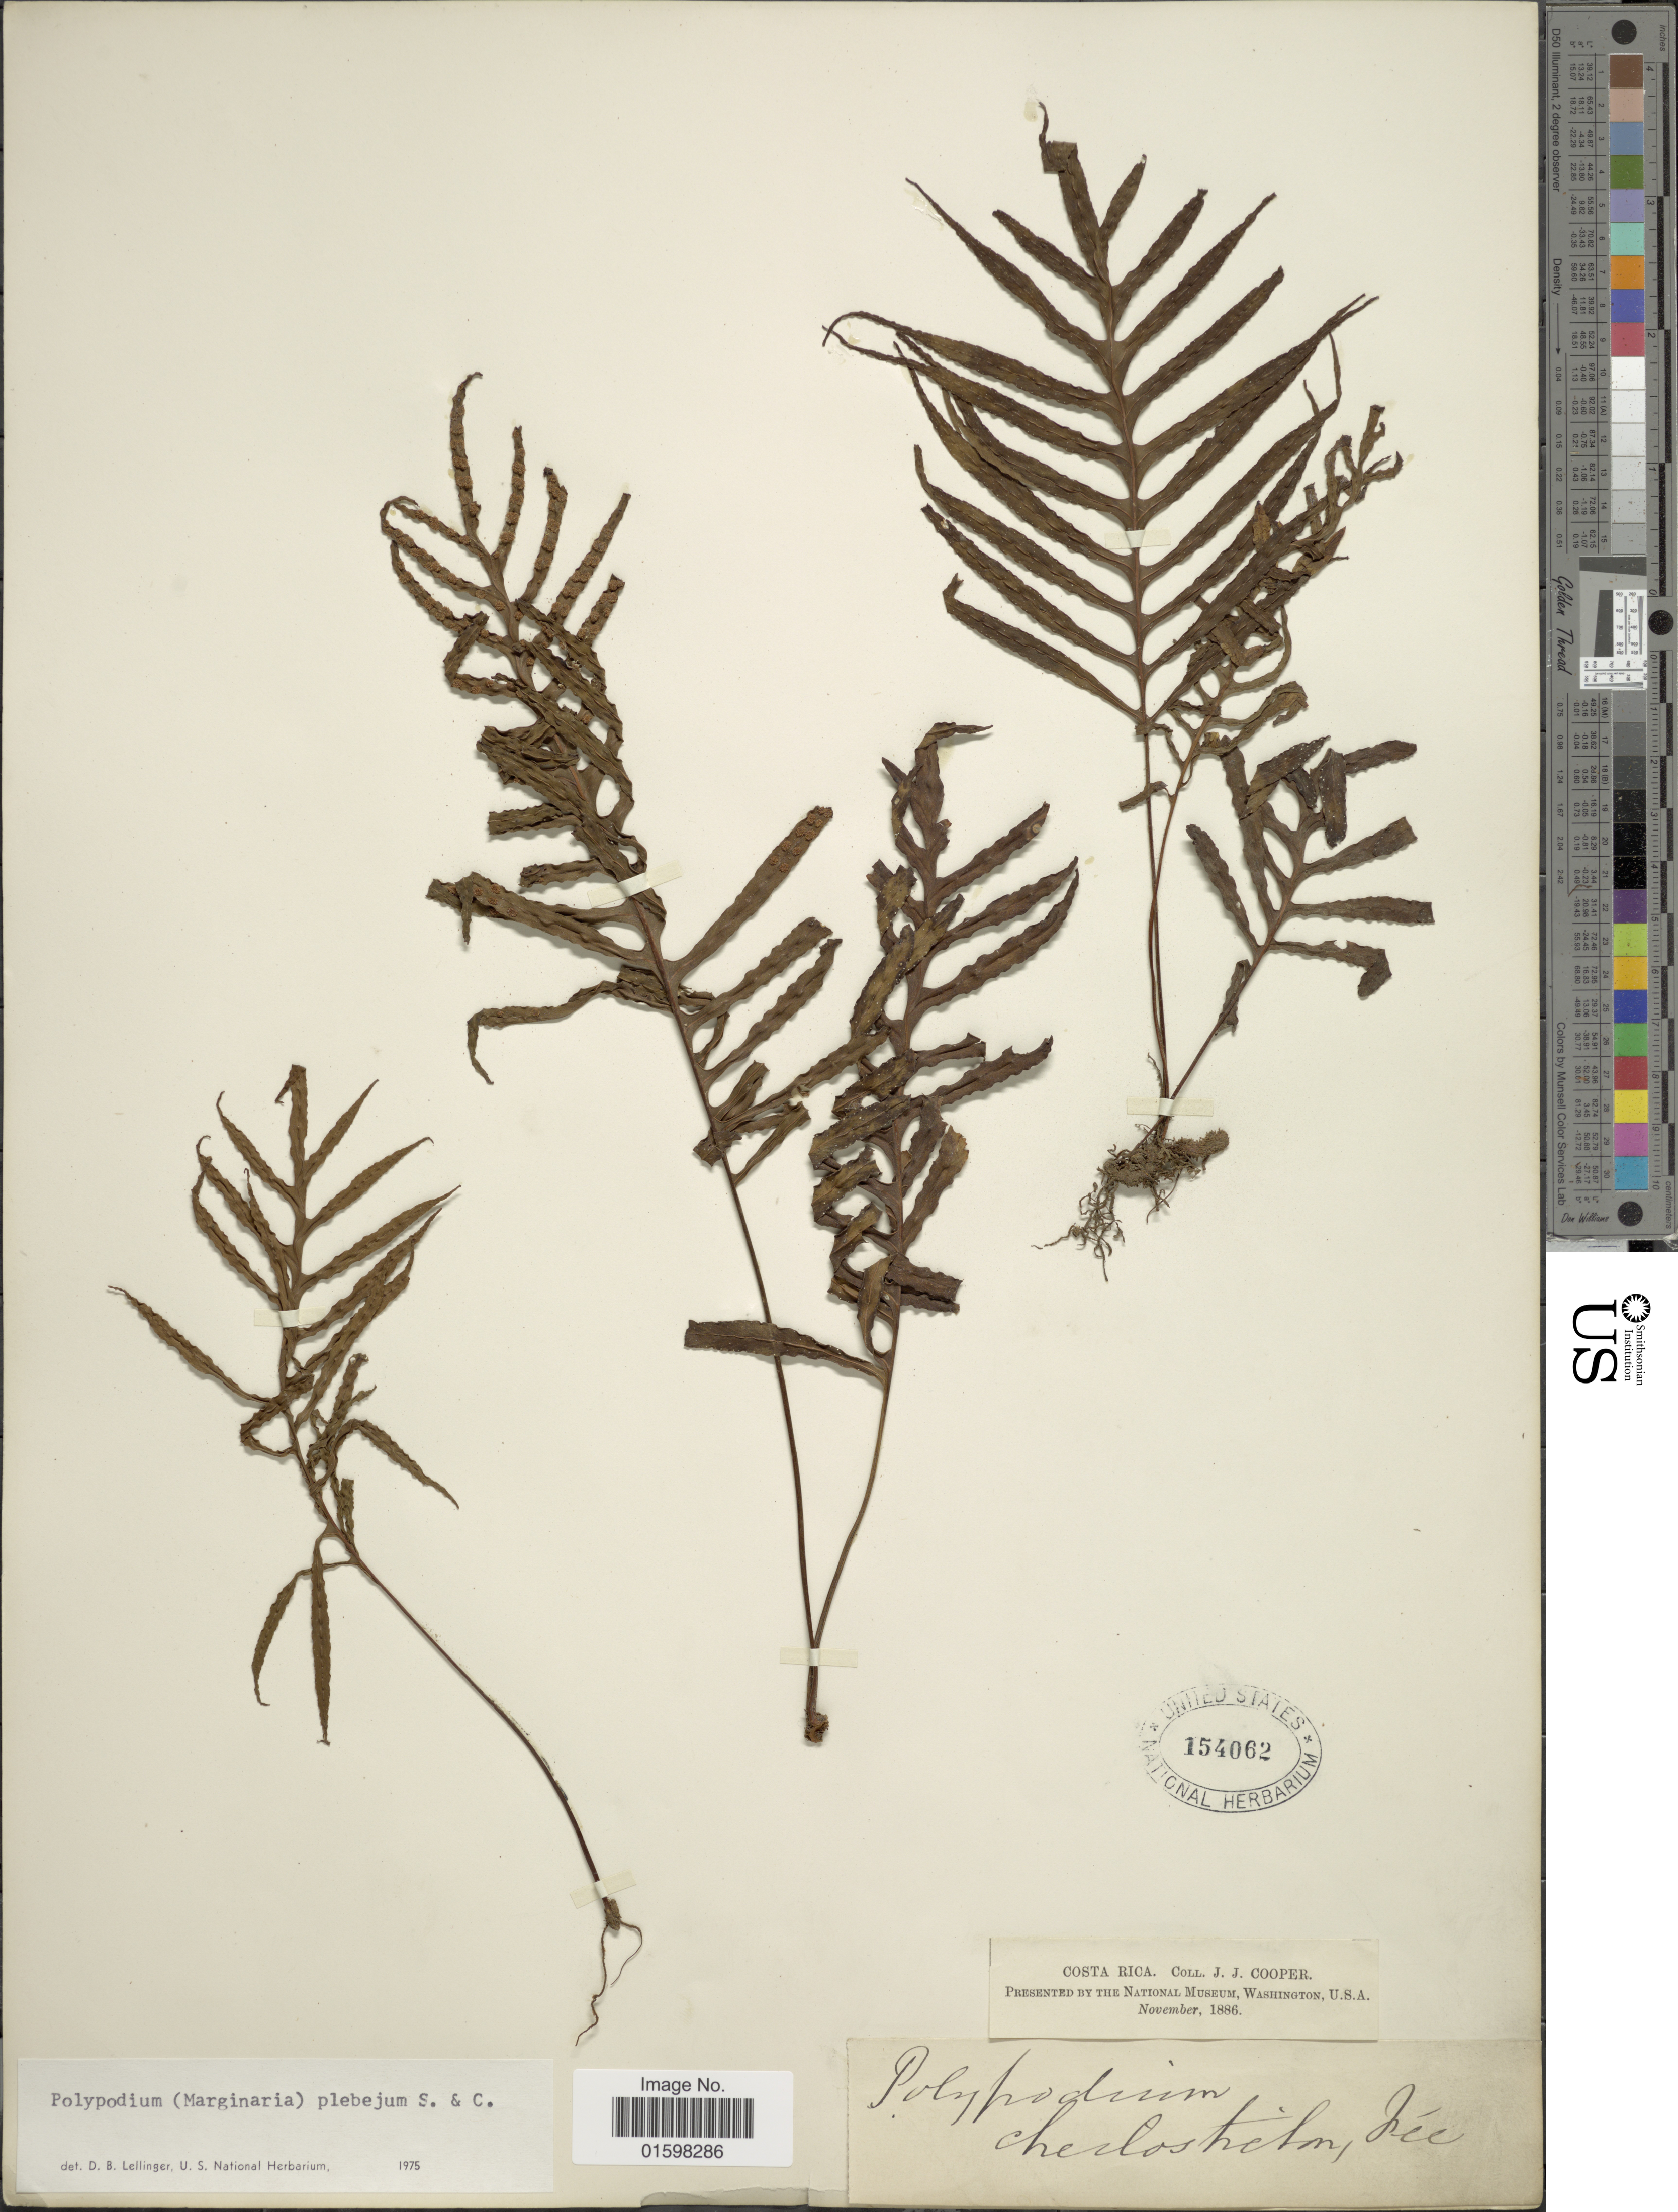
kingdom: Plantae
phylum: Tracheophyta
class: Polypodiopsida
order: Polypodiales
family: Polypodiaceae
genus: Pleopeltis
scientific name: Pleopeltis plebeia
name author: (Schltdl. ex Cham.) A.R. Sm. & Tejero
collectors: J. J. Cooper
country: Costa Rica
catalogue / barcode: US 154062